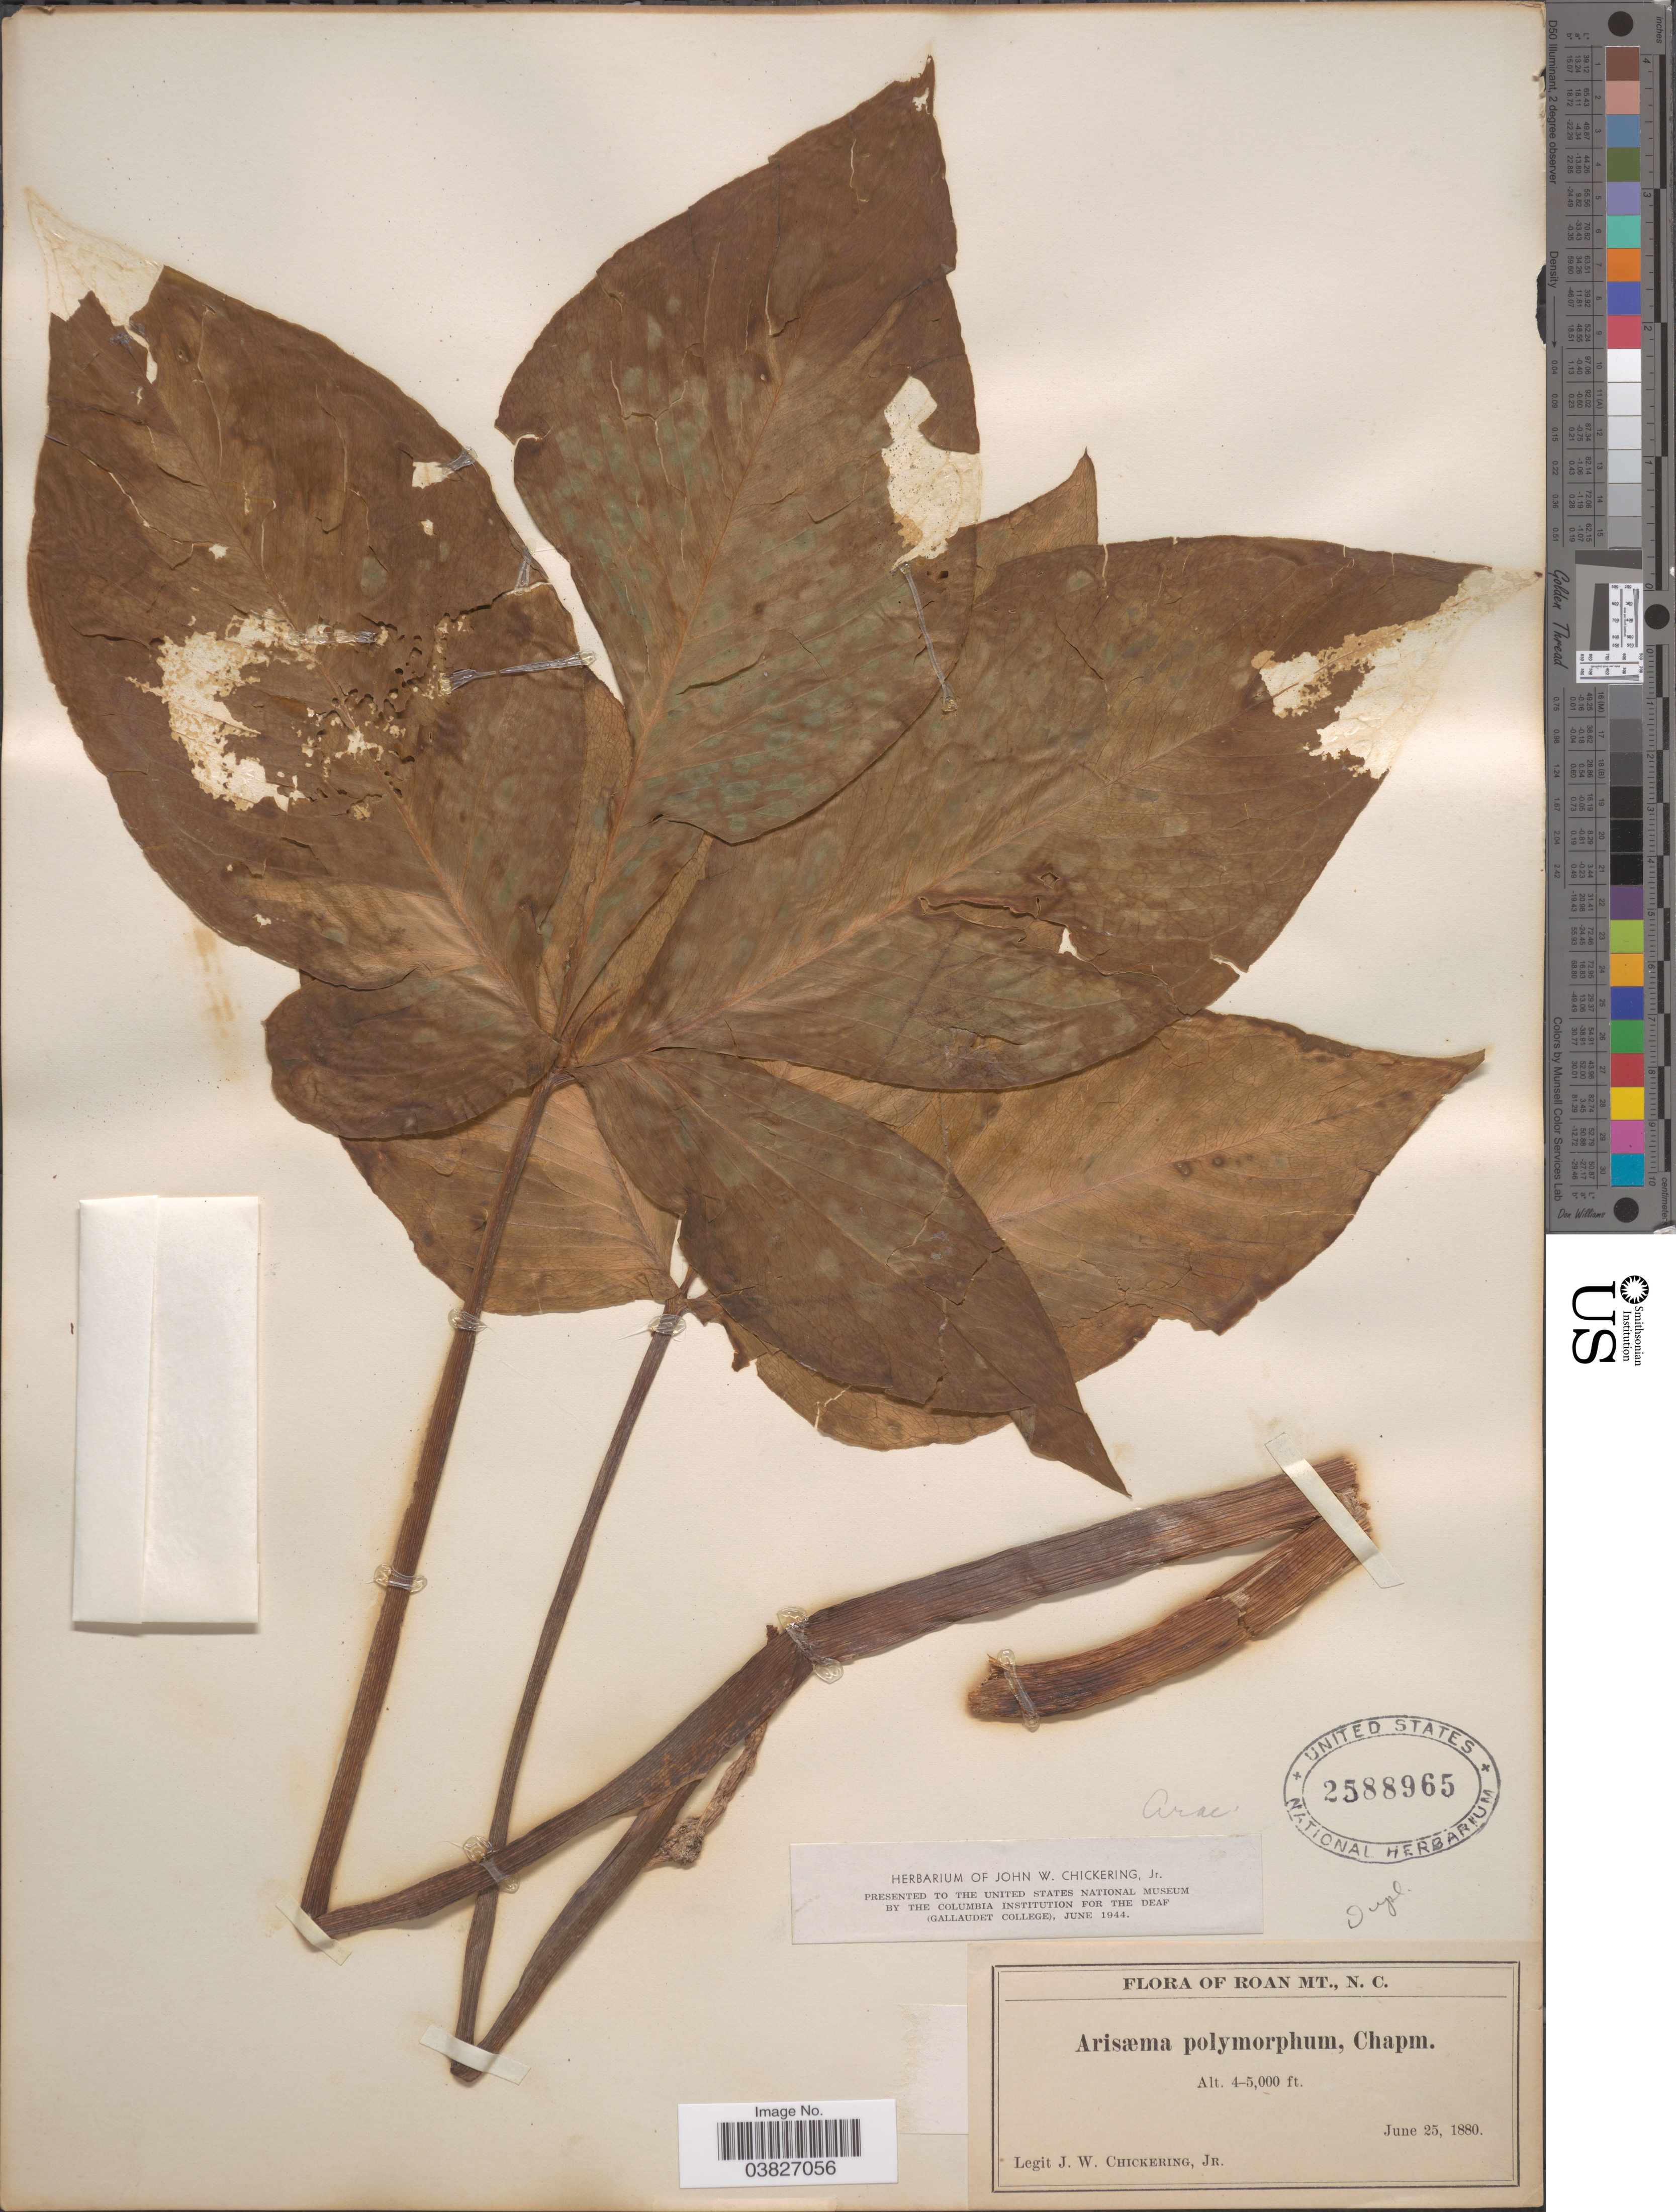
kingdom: Plantae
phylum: Tracheophyta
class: Liliopsida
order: Alismatales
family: Araceae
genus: Arisaema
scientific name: Arisaema quinatum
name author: (Nutt.) Schott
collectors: J. W. Chickering Jr.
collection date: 1880-06-25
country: United States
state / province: North Carolina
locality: Roan Mt.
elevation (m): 1219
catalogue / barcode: US 2588965